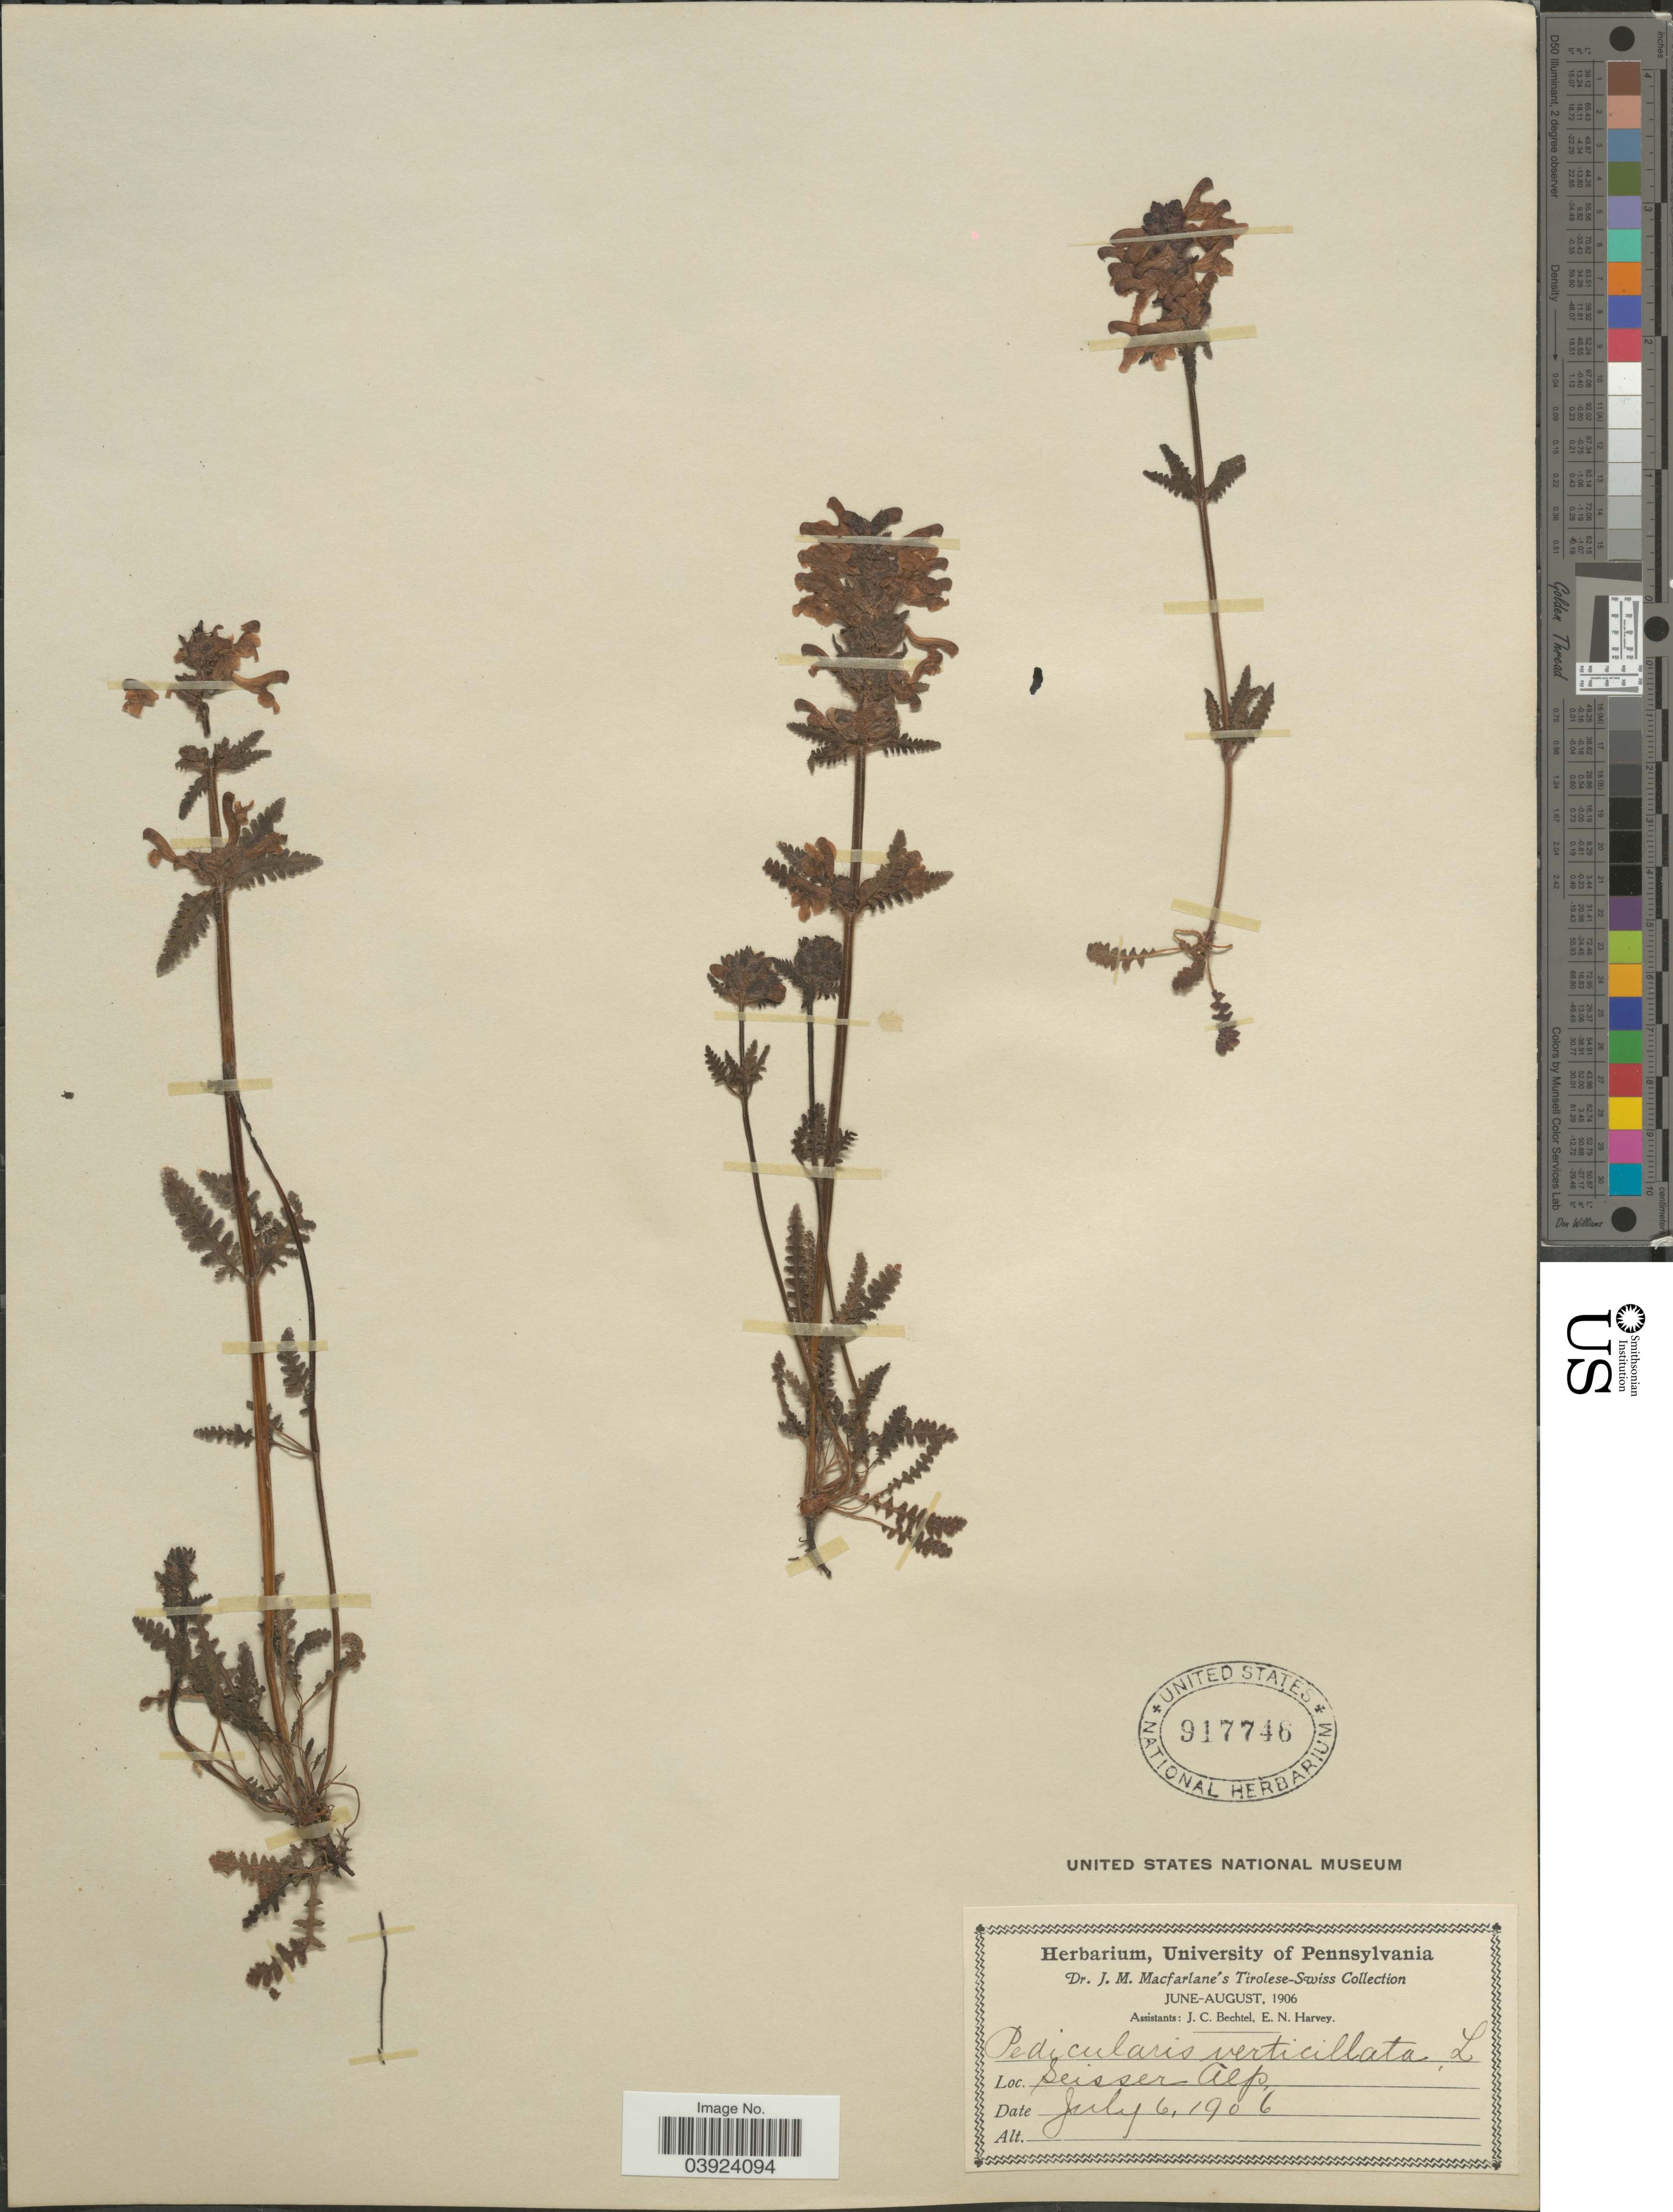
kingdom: Plantae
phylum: Tracheophyta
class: Magnoliopsida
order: Lamiales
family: Orobanchaceae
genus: Pedicularis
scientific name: Pedicularis verticillata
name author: L.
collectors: J. Macfarlane, J. Bechtel & E. Harvey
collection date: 1906-07-06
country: Austria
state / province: Tirol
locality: Tirolese-Swiss Collection. Seisser Alp.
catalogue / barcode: US 917746